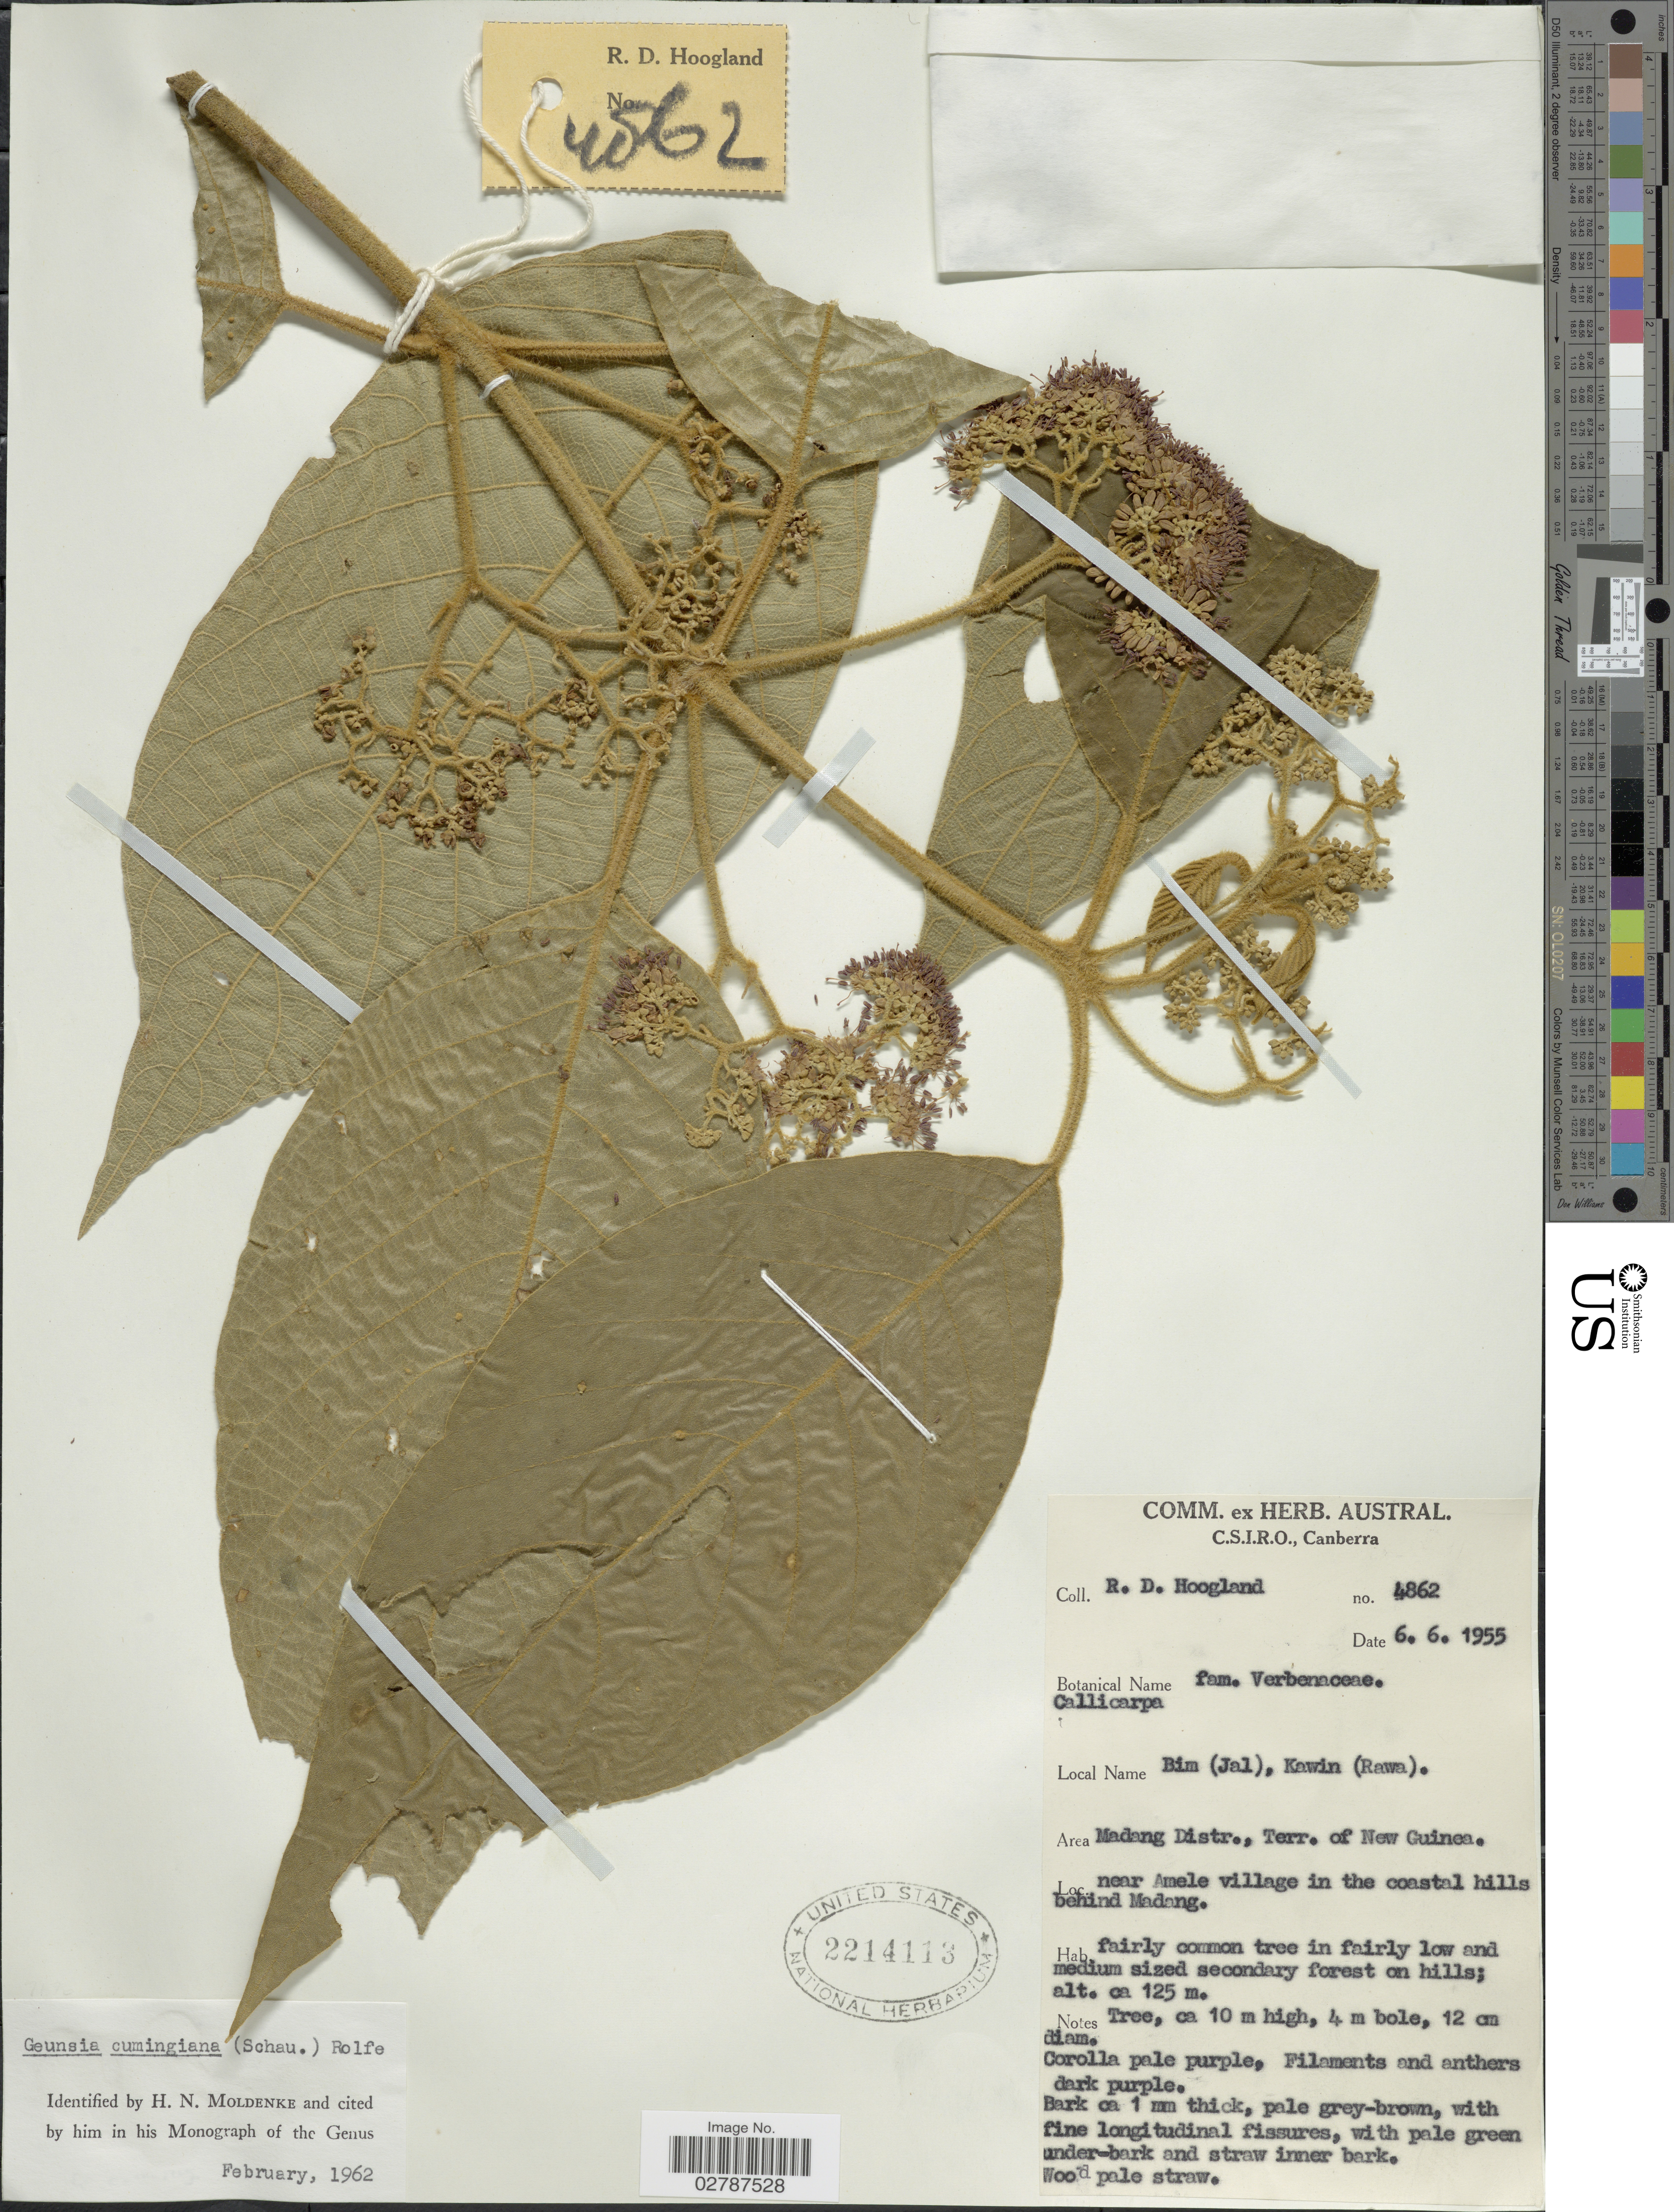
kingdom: Plantae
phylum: Tracheophyta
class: Magnoliopsida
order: Lamiales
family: Lamiaceae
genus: Callicarpa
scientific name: Callicarpa cumingiana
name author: Schauer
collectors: R. D. Hoogland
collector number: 4862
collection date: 1955-06-06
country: Papua New Guinea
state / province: Madang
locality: Madang Distr., Terr. of New Guinea, near Amele village in the coastal hills behind Madang.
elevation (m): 125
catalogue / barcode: US 2214113